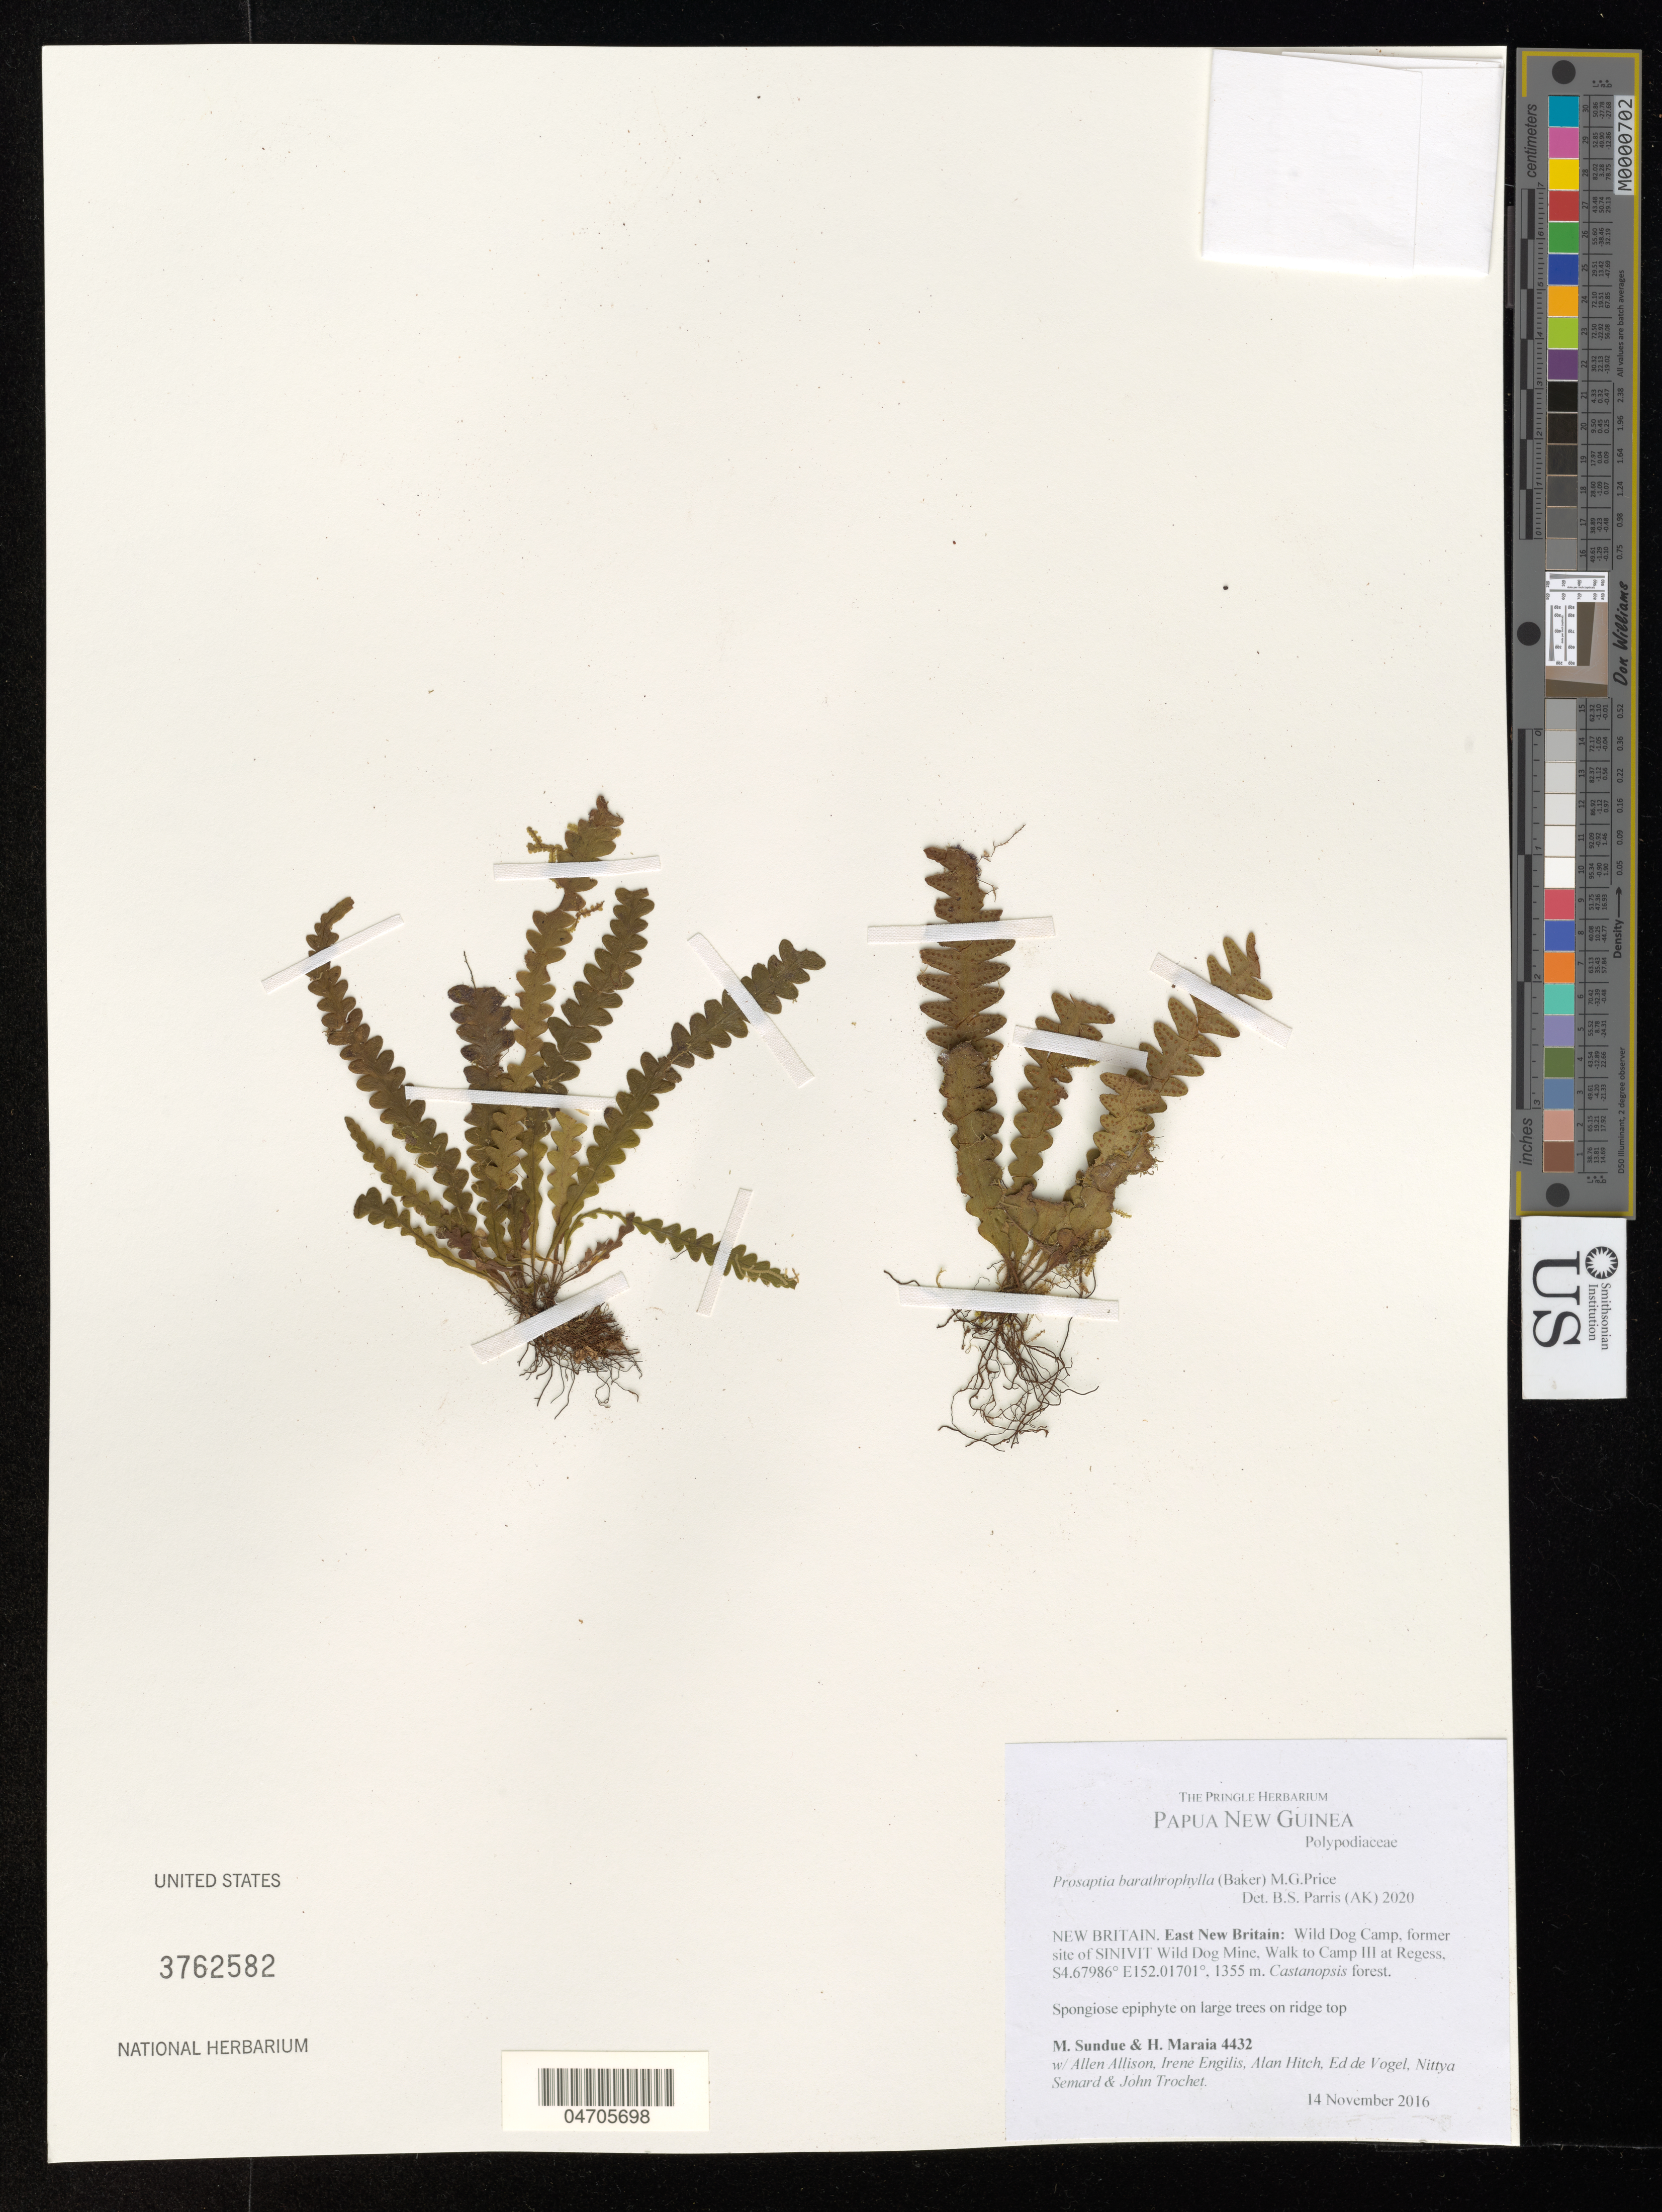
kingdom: Plantae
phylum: Tracheophyta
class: Polypodiopsida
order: Polypodiales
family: Polypodiaceae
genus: Prosaptia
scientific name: Prosaptia barathrophylla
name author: (Baker) M.G. Price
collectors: M. Sundue, H. Maraia, A. Allison & A. Garcia Jimenez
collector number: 4432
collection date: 2016-11-14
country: Papua New Guinea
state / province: East New Britain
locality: New Britain. Wild Dog Camp, former site of SINIVIT Wild Dog Mine, Walk to Camp III at Regess.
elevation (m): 1355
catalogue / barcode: US 3762582